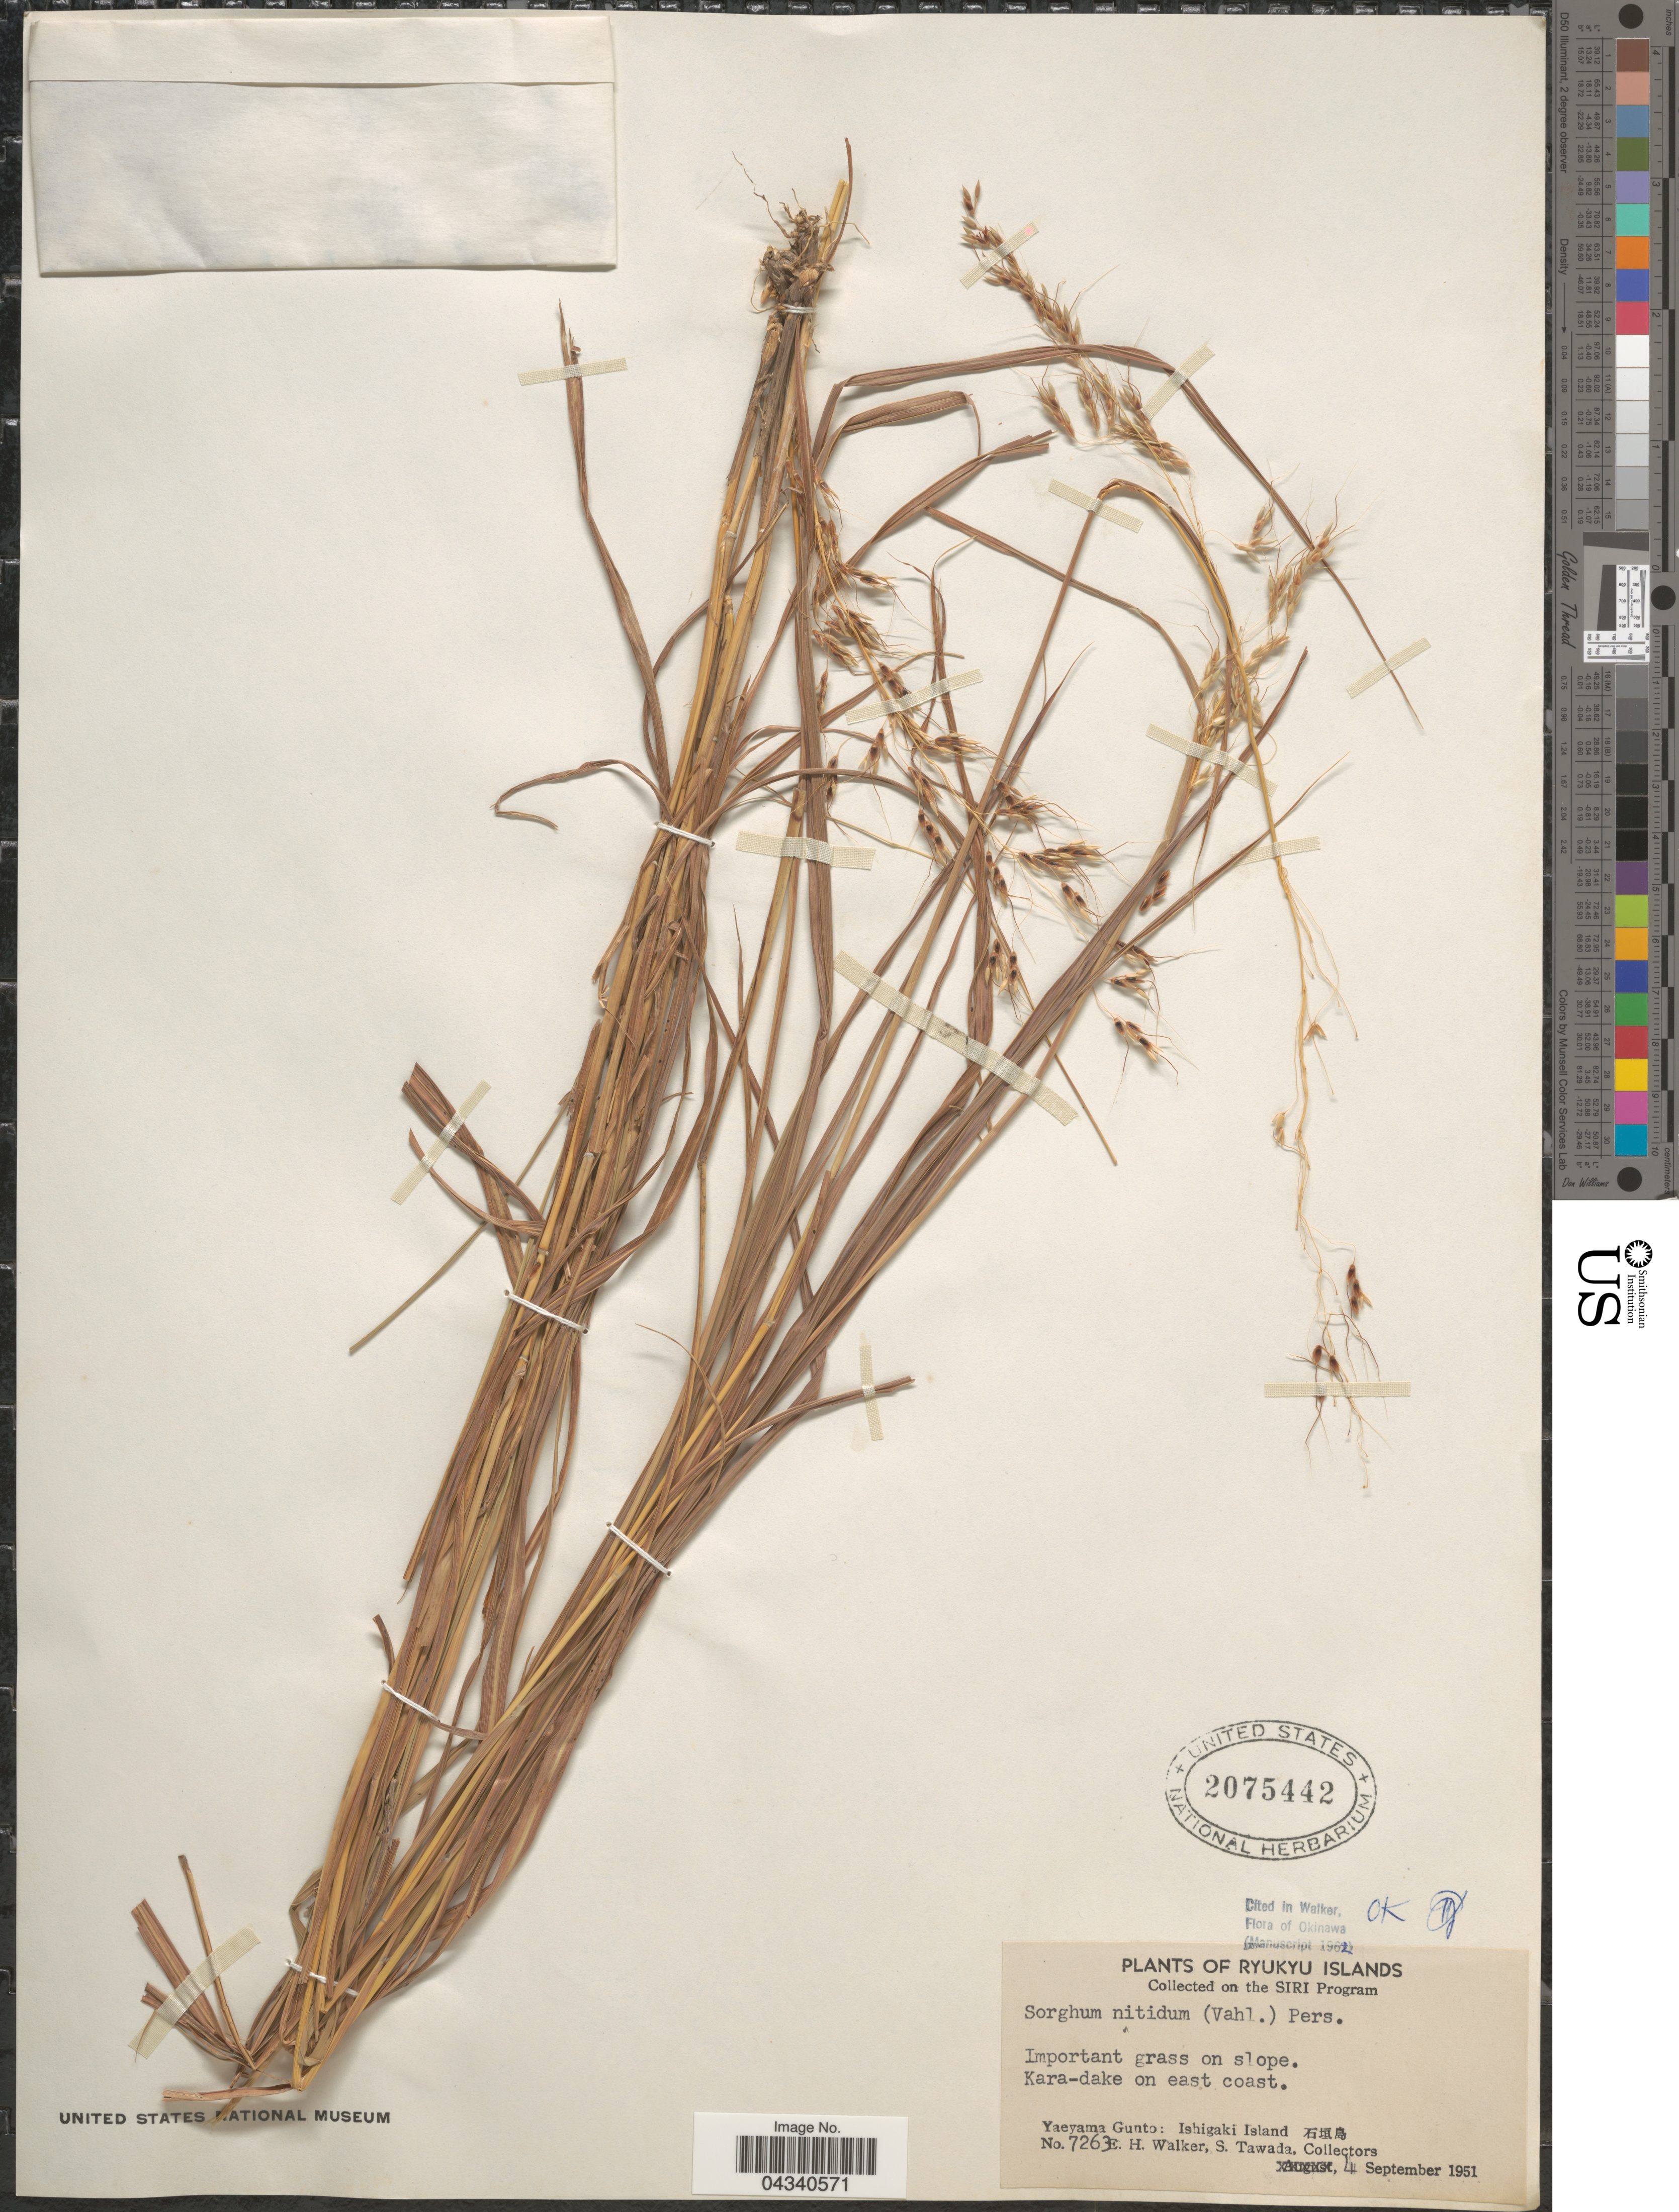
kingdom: Plantae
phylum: Tracheophyta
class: Liliopsida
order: Poales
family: Poaceae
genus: Sorghum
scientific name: Sorghum nitidum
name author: (Vahl) Pers.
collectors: E. H. Walker & S. Tawada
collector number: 7263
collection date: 1951-09-04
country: Japan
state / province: Okinawa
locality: Ryukyu Islands. Kara-dake on east coast. Yaeyama Gunto: Ishigaki Island X.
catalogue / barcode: US 2075442